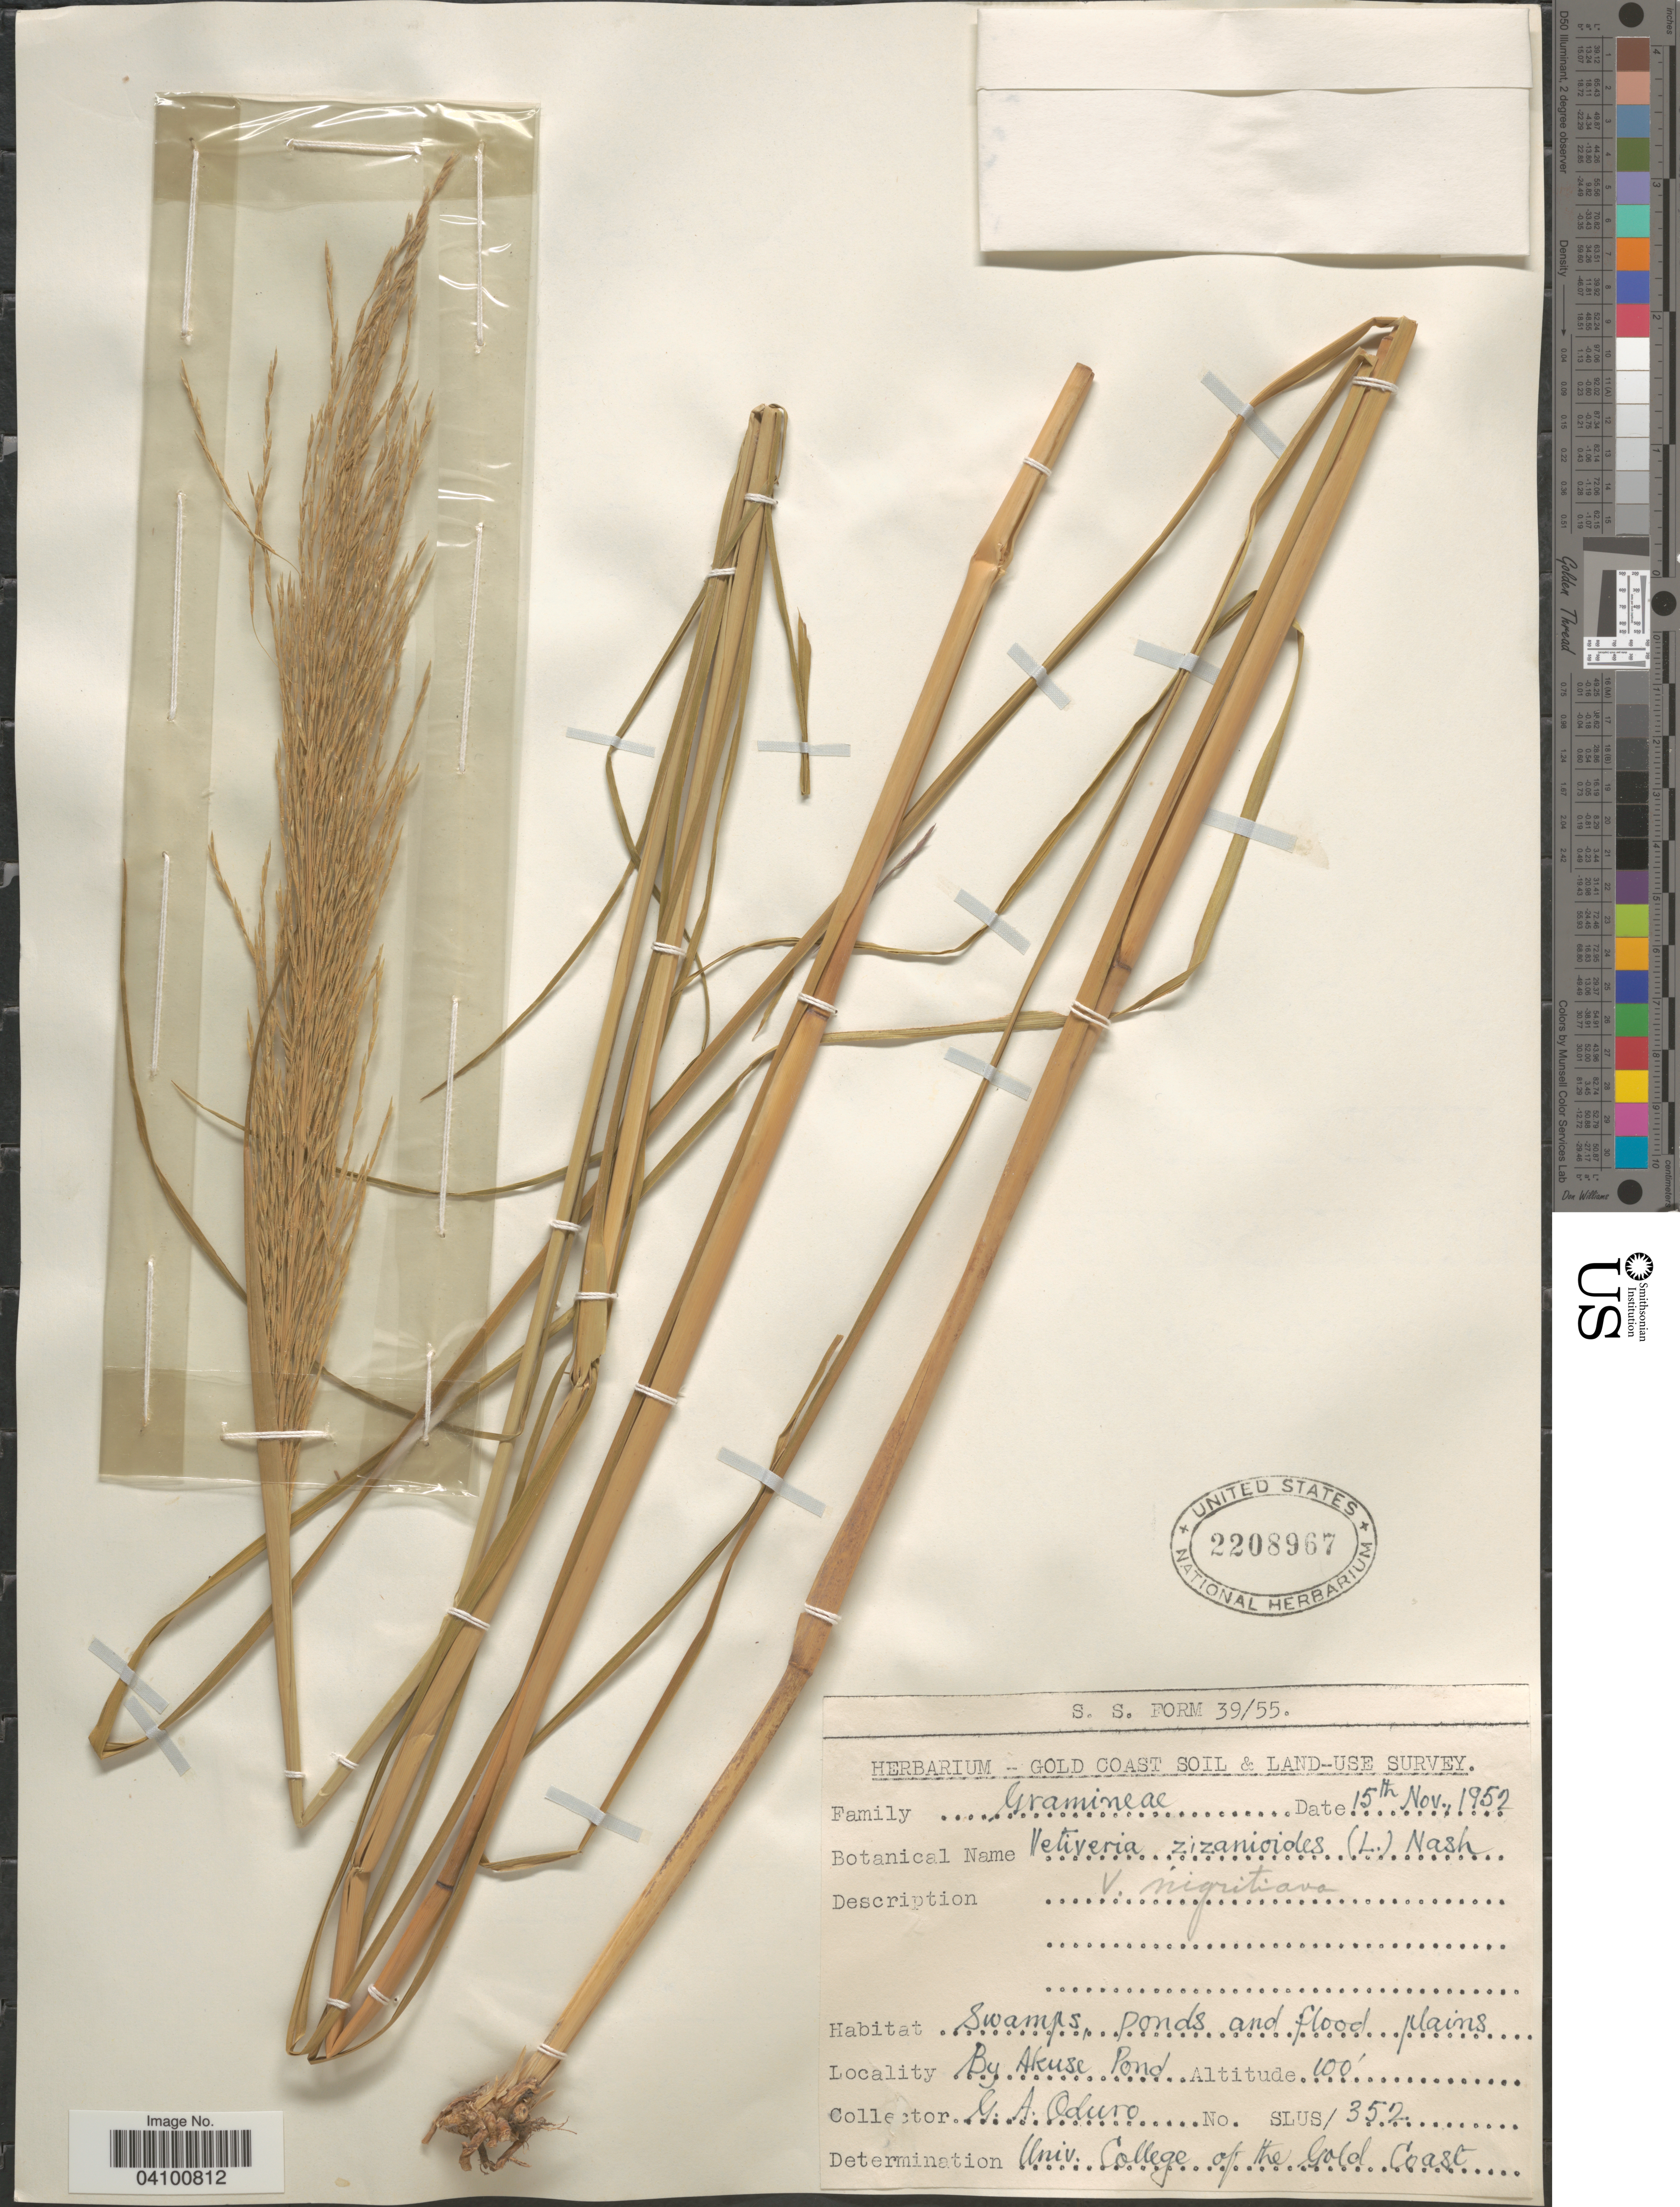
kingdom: Plantae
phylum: Tracheophyta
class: Liliopsida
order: Poales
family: Poaceae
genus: Chrysopogon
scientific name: Chrysopogon nigritanus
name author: (Benth.) Veldkamp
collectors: G. Oduro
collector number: SLUS/352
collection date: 1952-11-15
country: Ghana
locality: Herbarium - Gold Coast Soil & Land-Use Survey. By Akuse Pond.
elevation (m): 30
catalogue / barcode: US 2208967